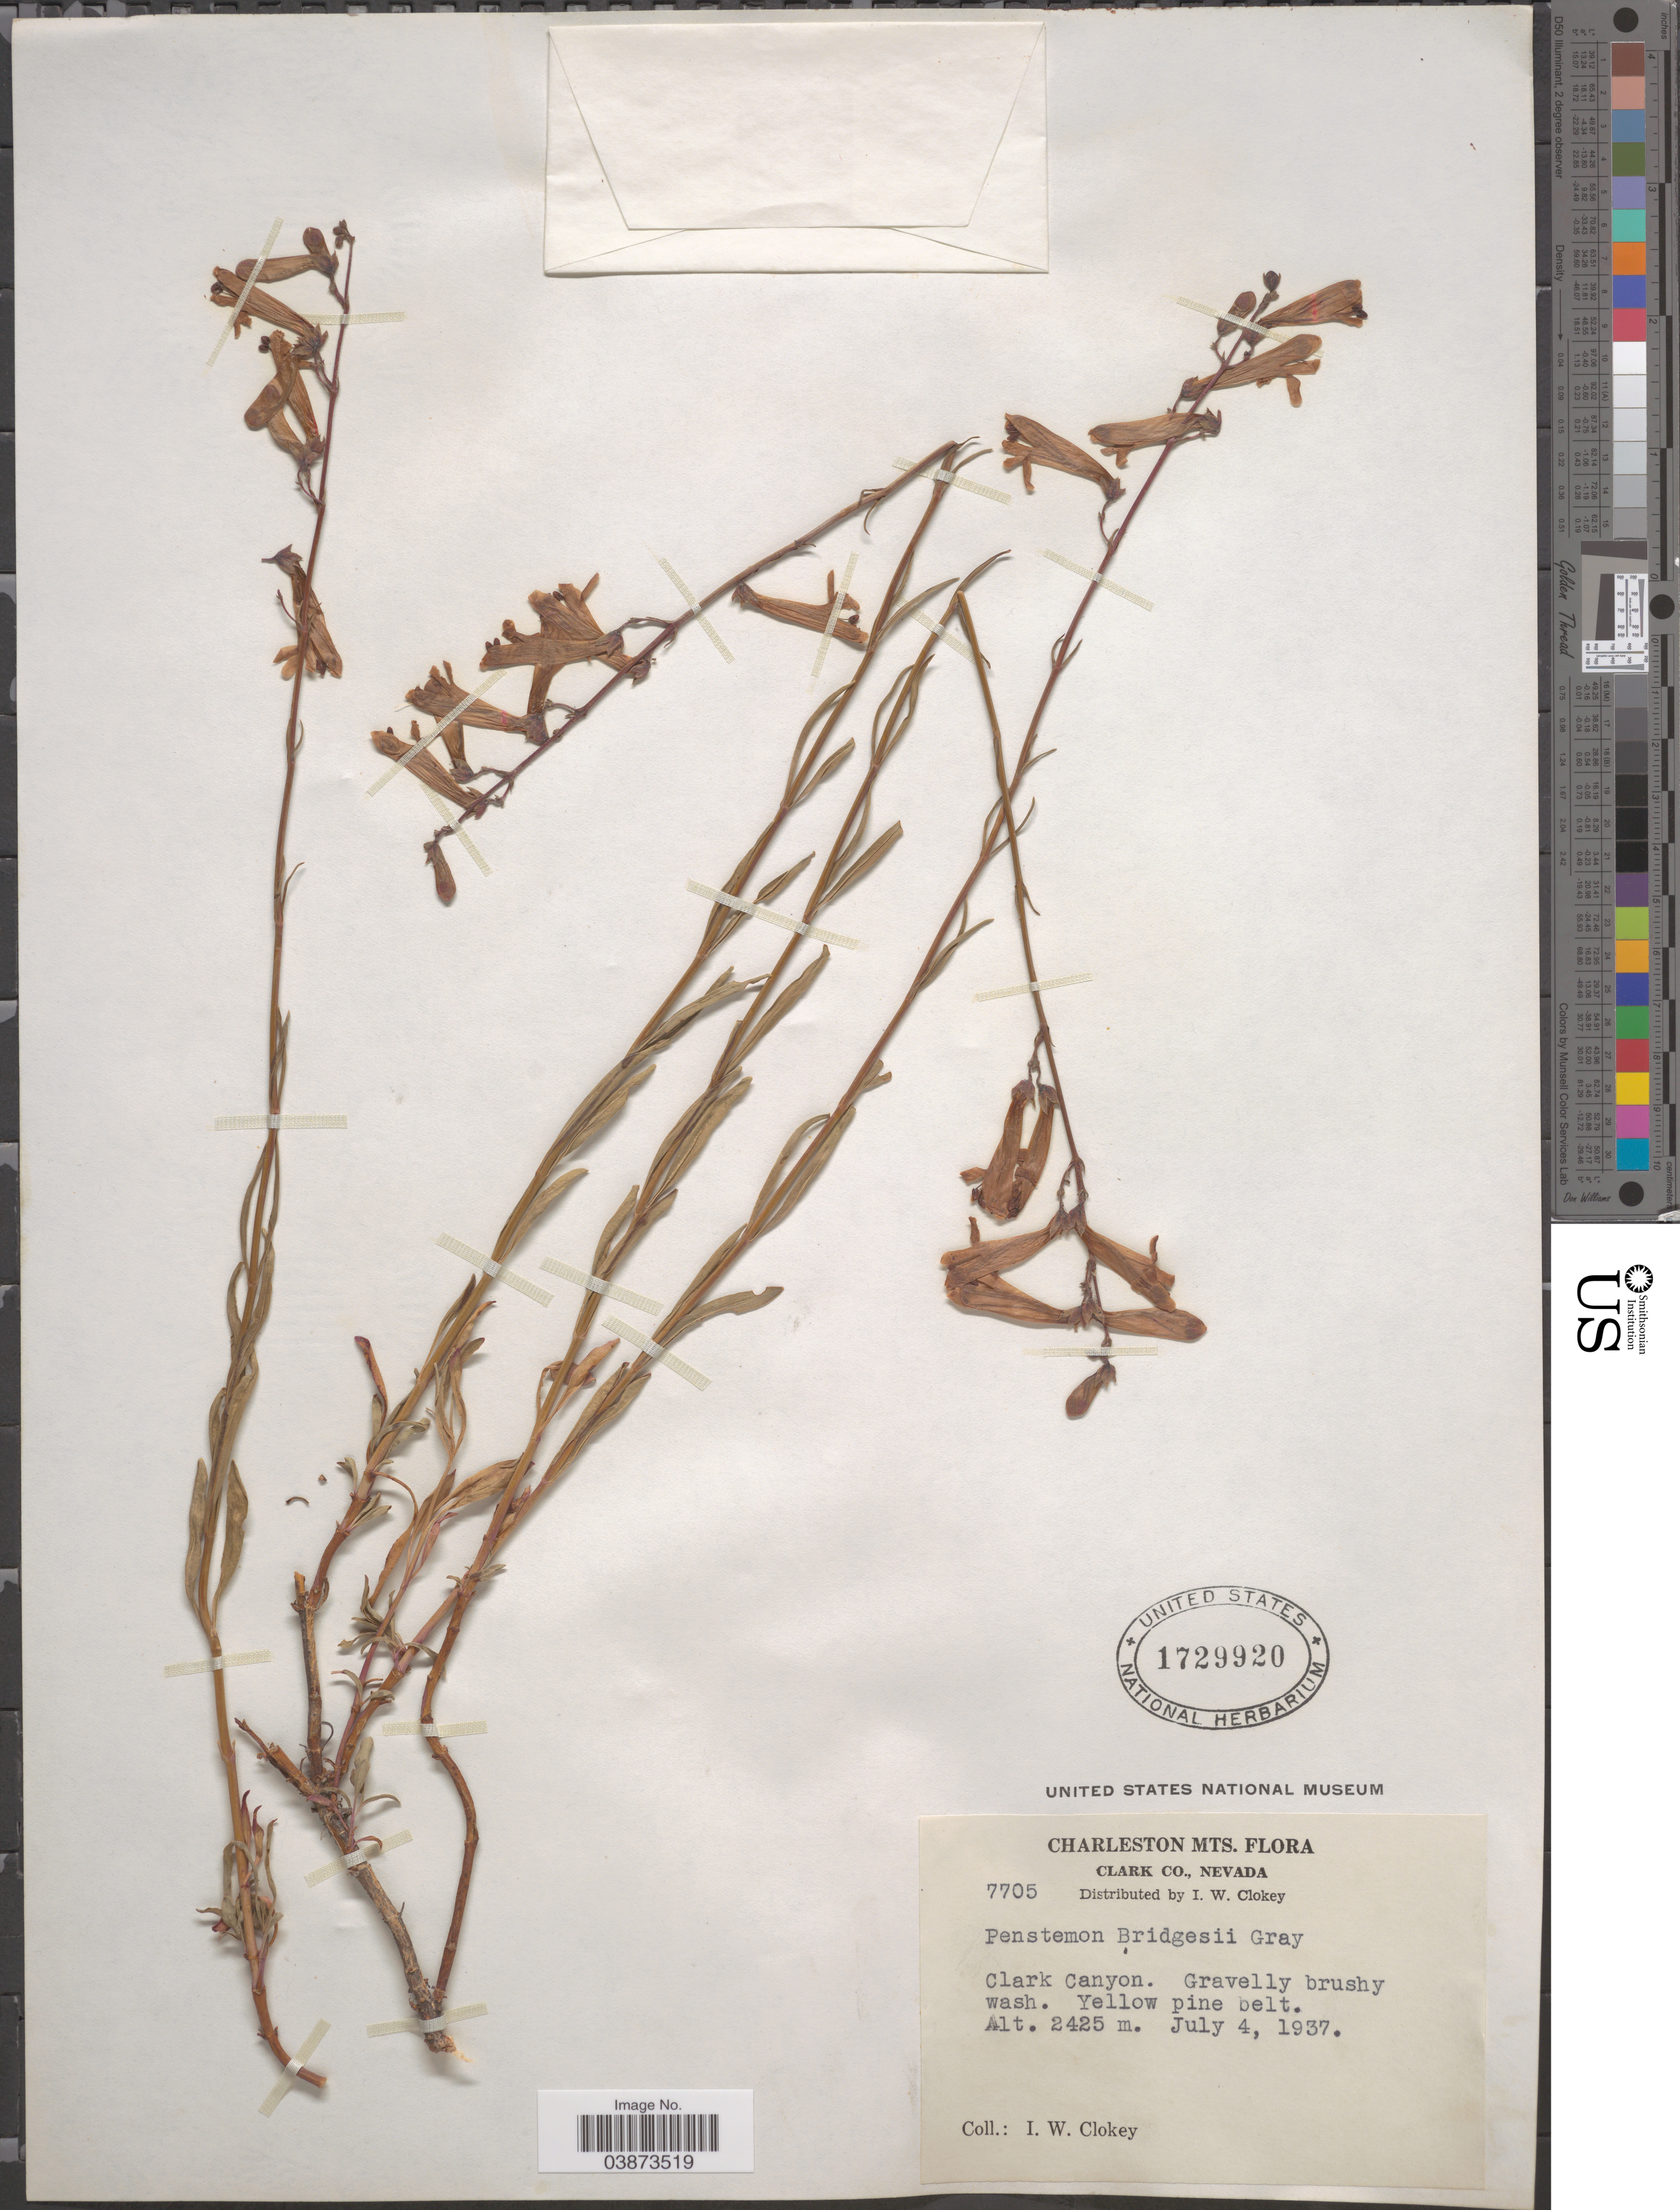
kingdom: Plantae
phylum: Tracheophyta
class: Magnoliopsida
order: Lamiales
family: Plantaginaceae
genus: Penstemon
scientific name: Penstemon bridgesii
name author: A. Gray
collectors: I. W. Clokey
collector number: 7705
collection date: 1937-07-04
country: United States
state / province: Nevada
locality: Charleston Mts. Clark Co. Clark Canyon.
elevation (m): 2425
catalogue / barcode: US 1729920